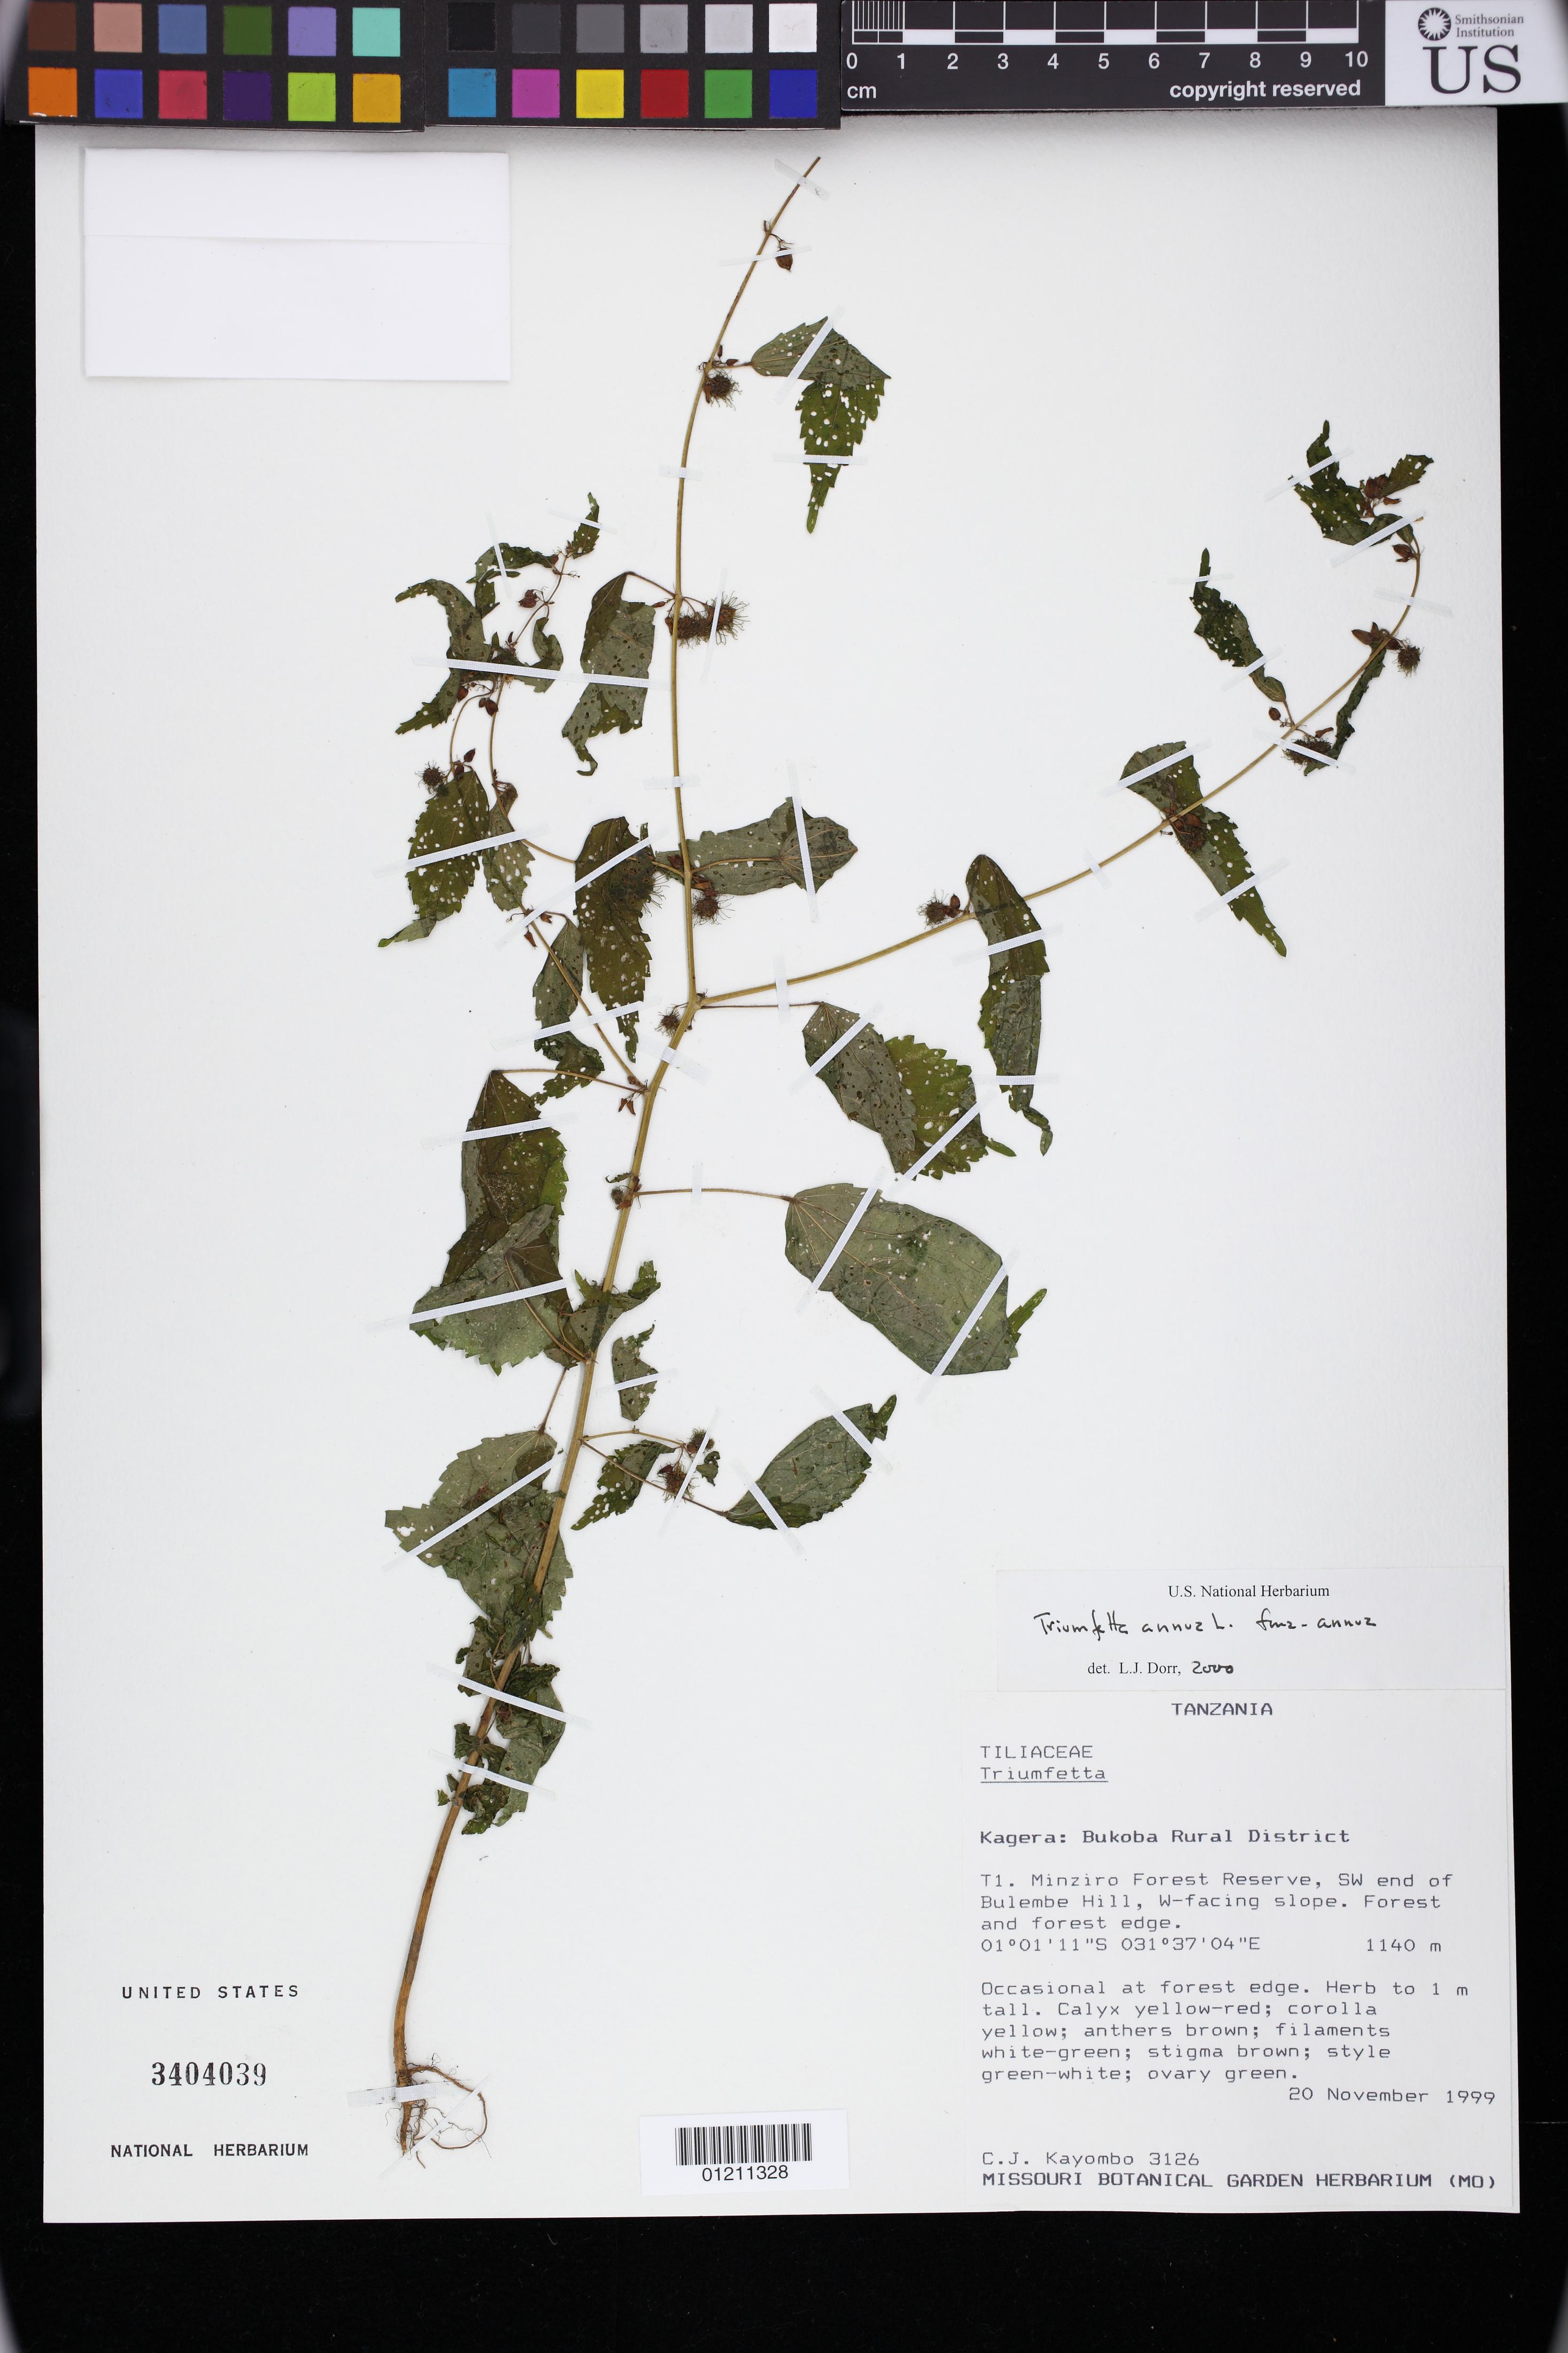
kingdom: Plantae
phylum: Tracheophyta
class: Magnoliopsida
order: Malvales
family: Malvaceae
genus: Triumfetta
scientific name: Triumfetta annua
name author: L.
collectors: C. J. Kayombo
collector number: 3126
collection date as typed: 20 Nov 1999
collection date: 1999-11-20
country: Tanzania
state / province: Kagera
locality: Kagera: Bukoba Rural District. T1. Minziro Forest Reserve, SW end of Bulembe Hill, W-facing slope.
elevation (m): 1140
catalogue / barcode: US 3404039